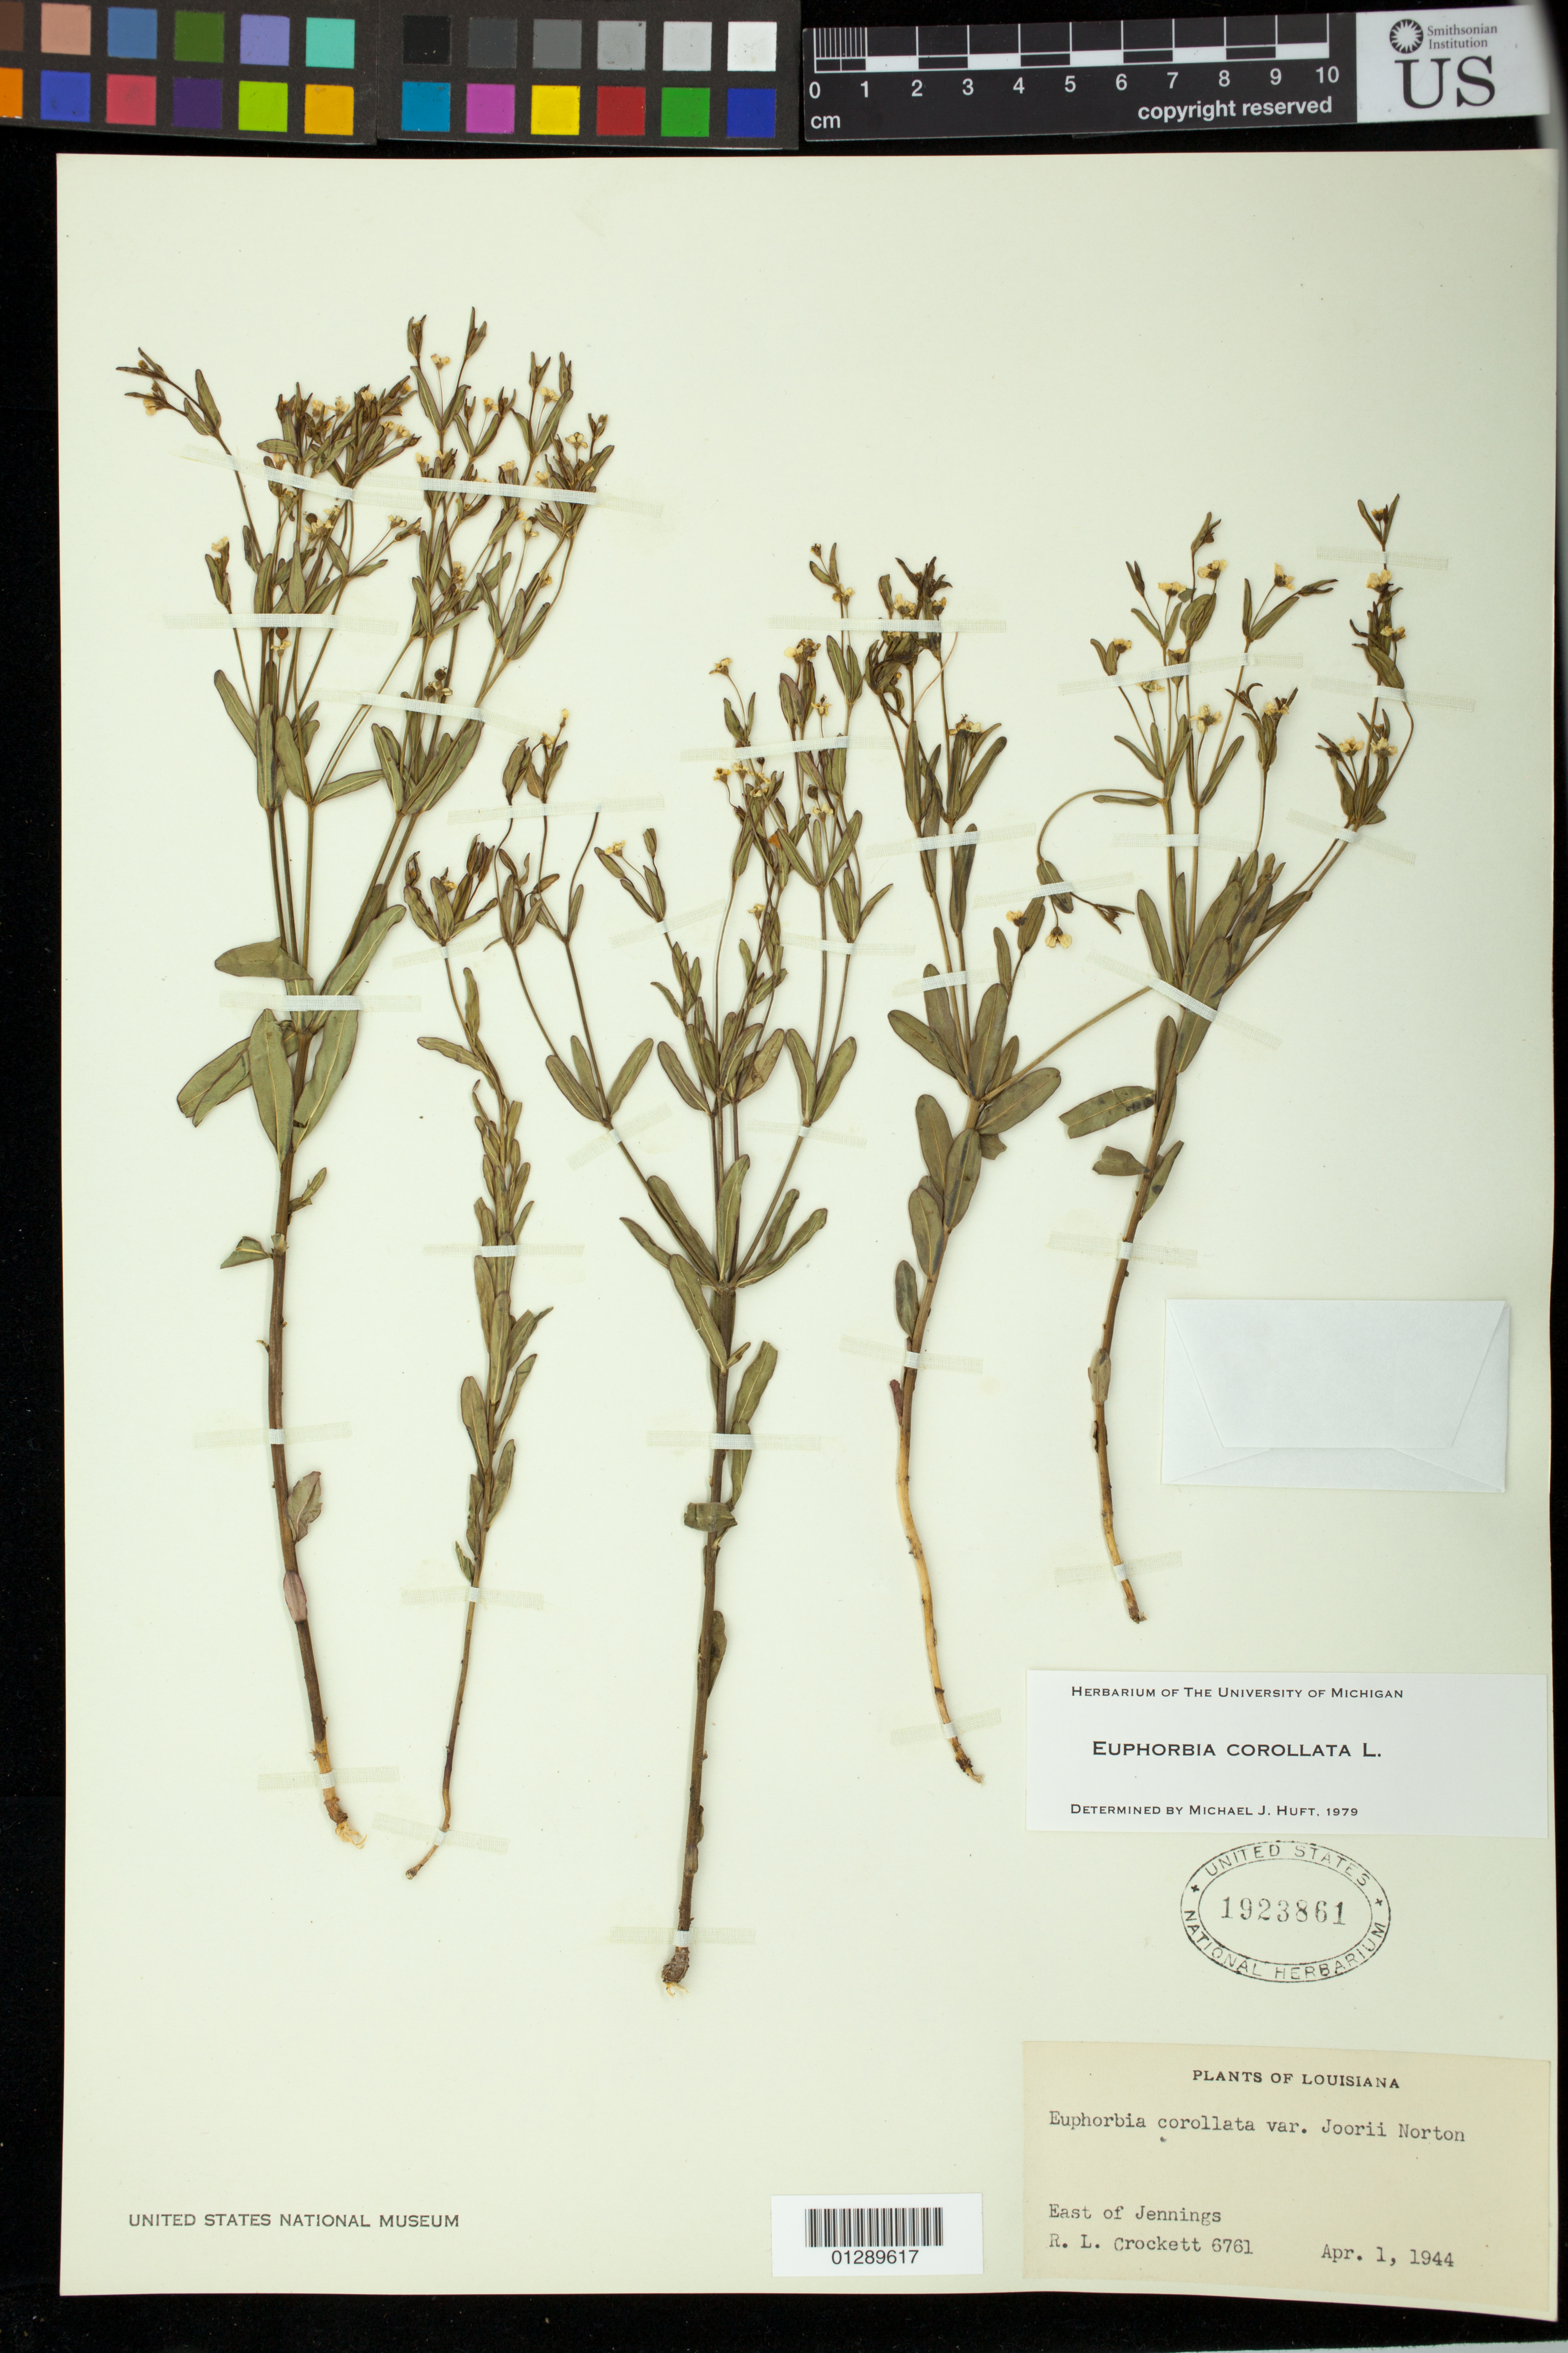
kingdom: Plantae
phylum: Tracheophyta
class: Magnoliopsida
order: Malpighiales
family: Euphorbiaceae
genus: Euphorbia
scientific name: Euphorbia corollata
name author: L.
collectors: R. Crockett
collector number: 6761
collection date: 1944-04-01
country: United States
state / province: Louisiana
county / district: Jefferson Davis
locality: East of Jennings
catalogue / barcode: US 1923861